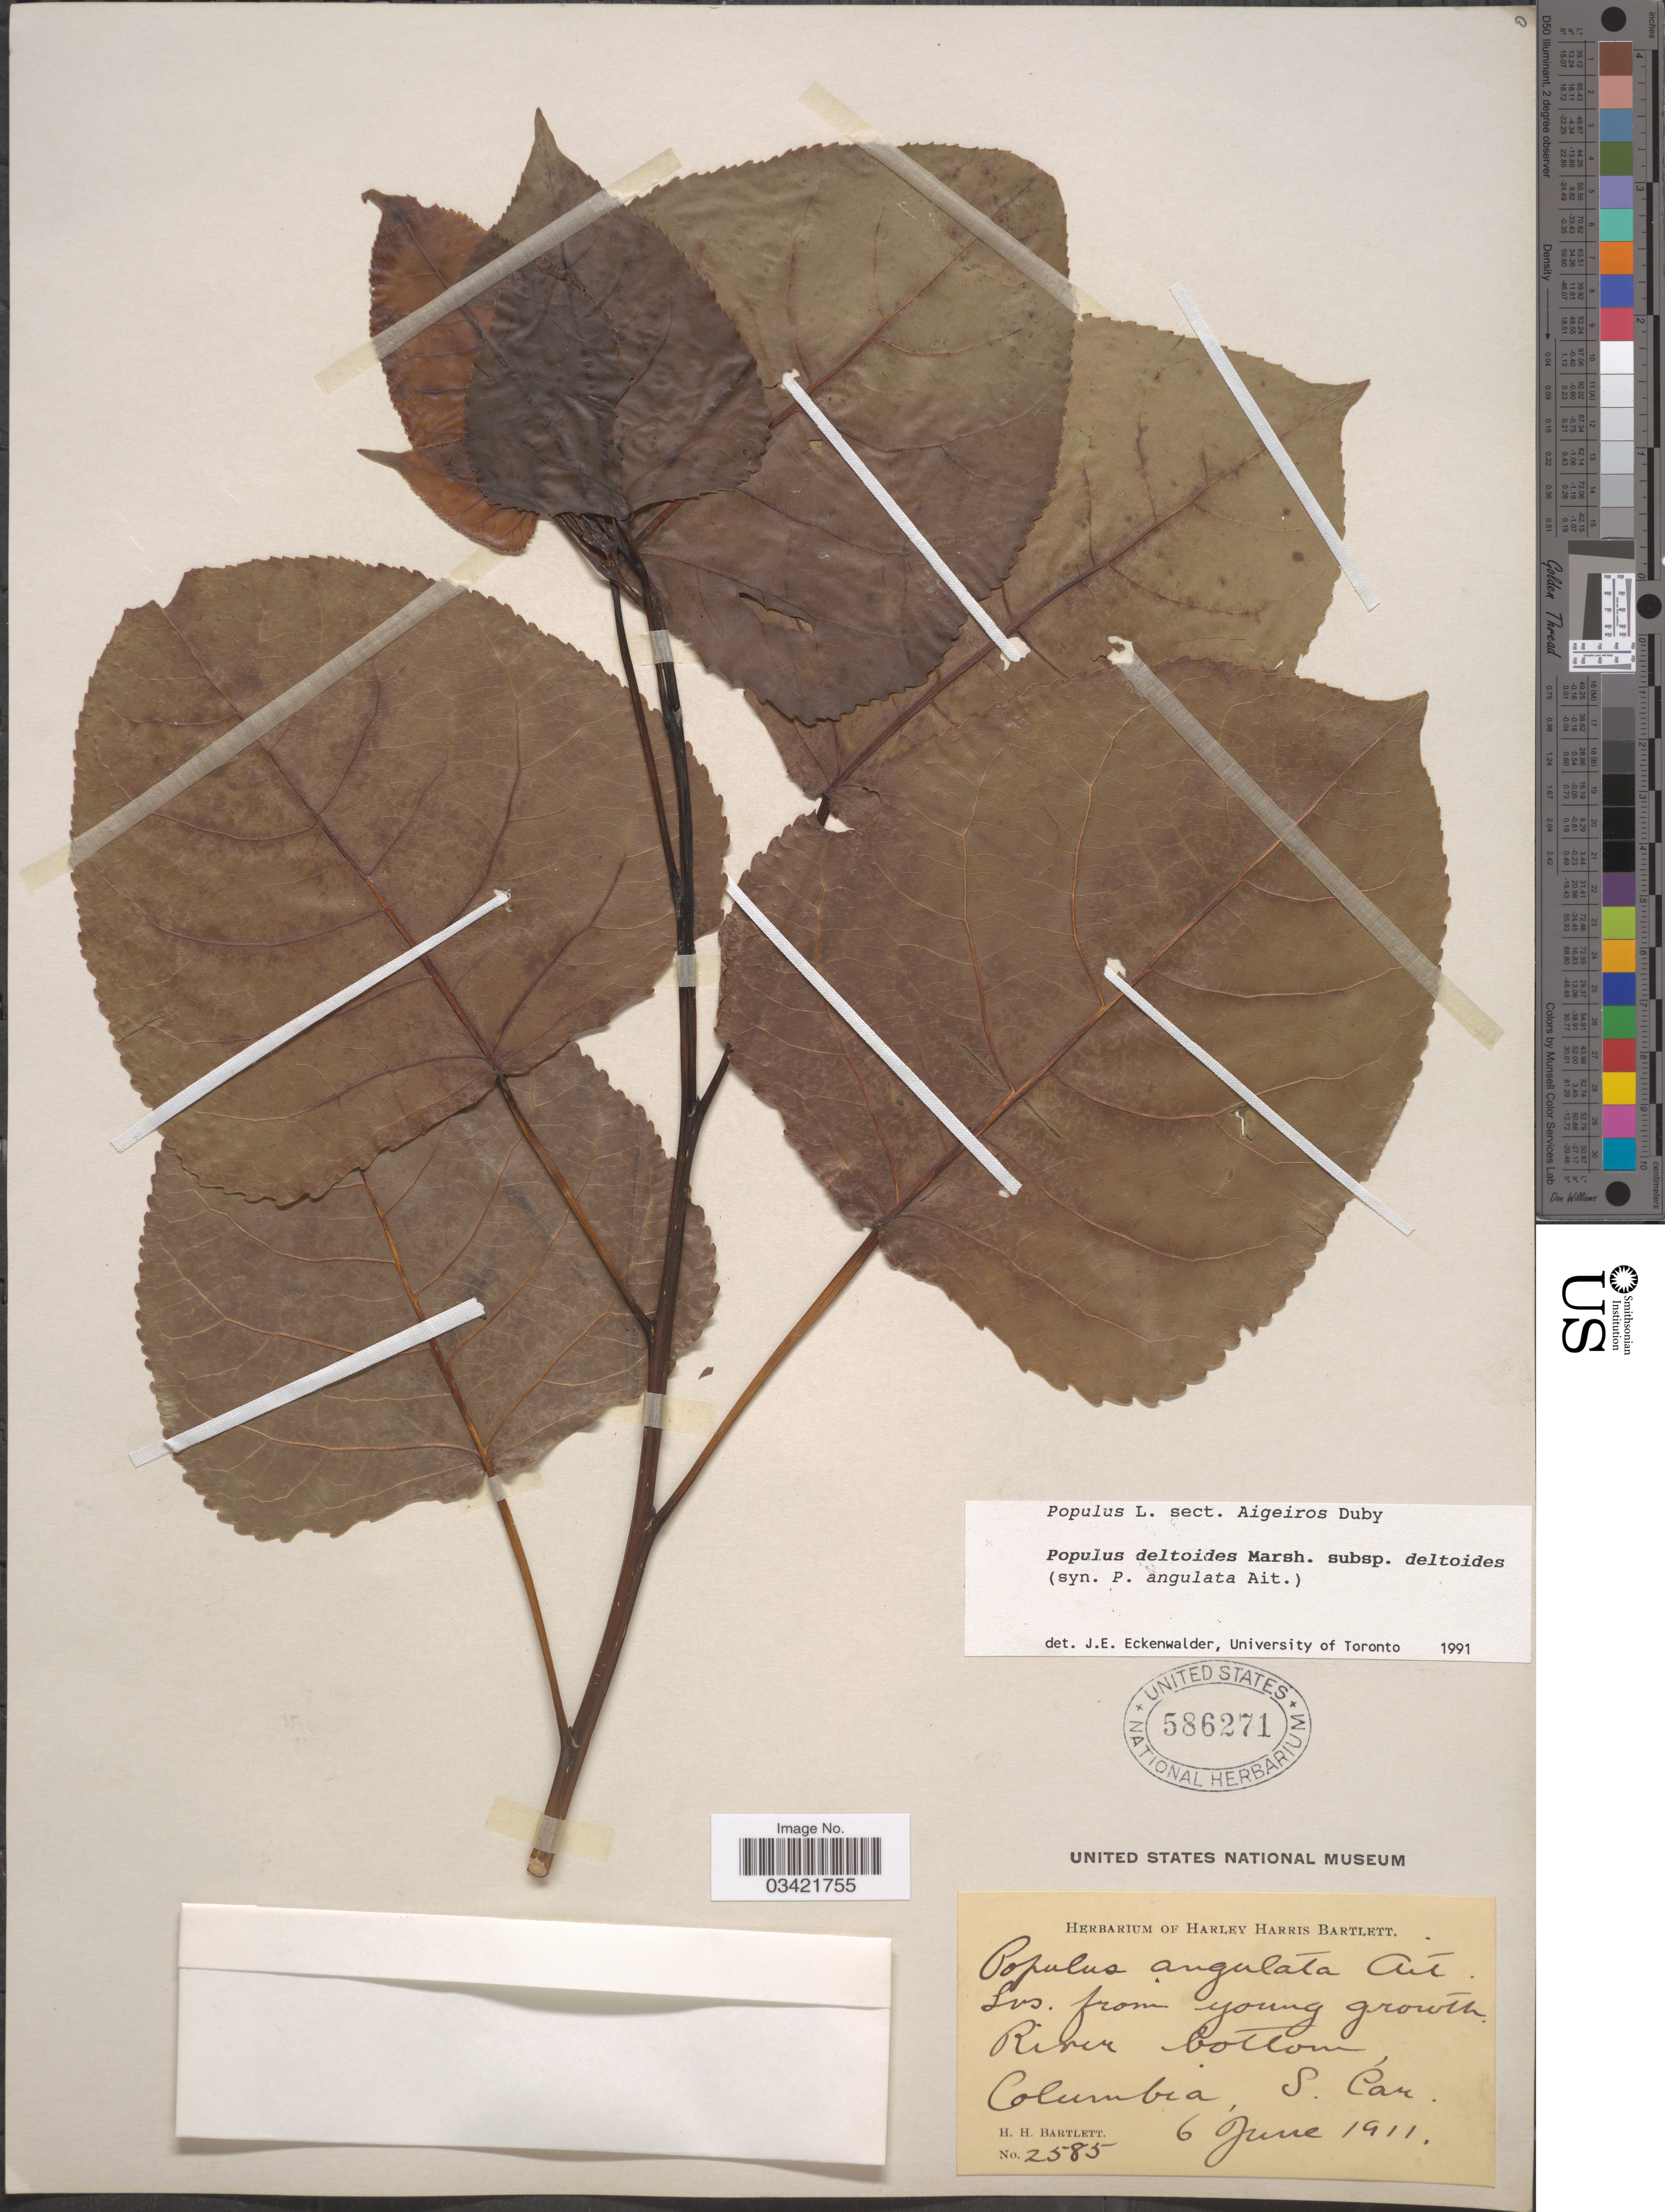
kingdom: Plantae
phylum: Tracheophyta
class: Magnoliopsida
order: Malpighiales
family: Salicaceae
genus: Populus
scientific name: Populus deltoides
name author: W. Bartram ex Marshall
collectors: H. H. Bartlett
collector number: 2585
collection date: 1911-06-06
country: United States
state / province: South Carolina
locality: River bottom, Columbia.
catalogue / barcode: US 586271